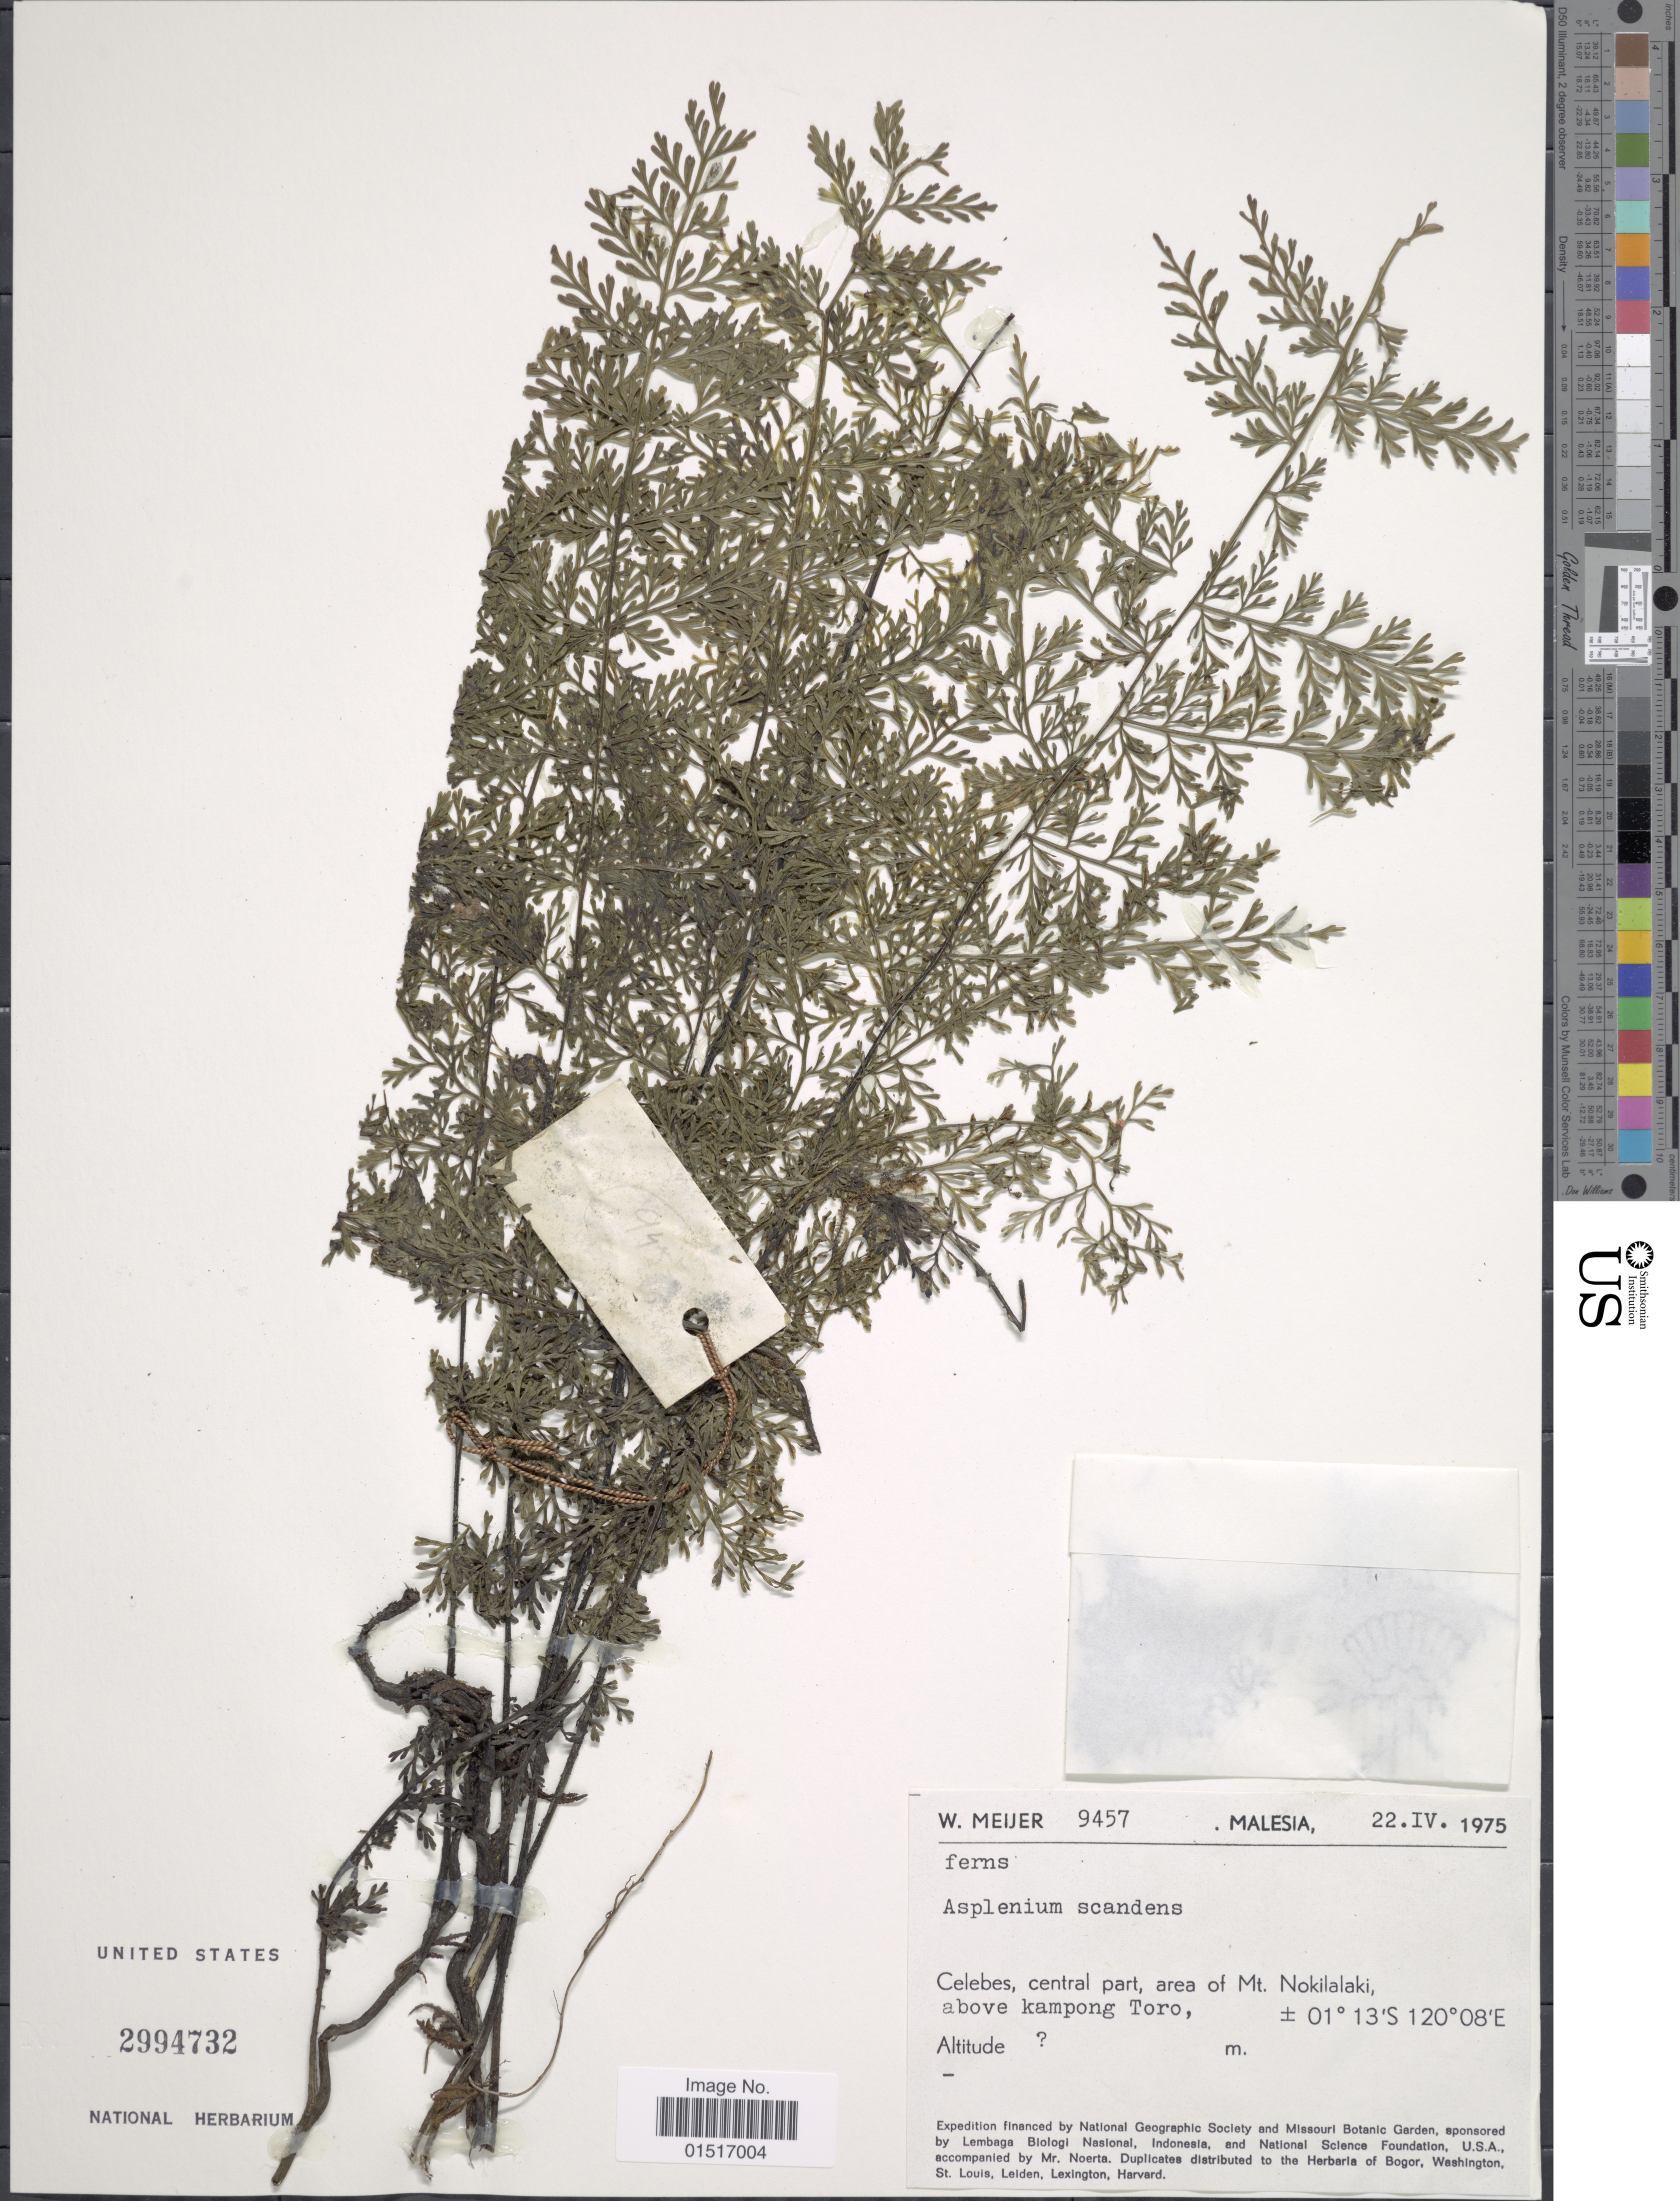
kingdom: Plantae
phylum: Tracheophyta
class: Polypodiopsida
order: Polypodiales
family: Aspleniaceae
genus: Asplenium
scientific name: Asplenium scandens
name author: J. Sm. ex Mett.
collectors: W. Meijer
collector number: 9457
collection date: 1975-04-22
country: Malaysia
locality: Celebes, central part, area of Mt. Nokilalaki, above kampong Toro, Malesia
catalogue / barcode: US 2994732